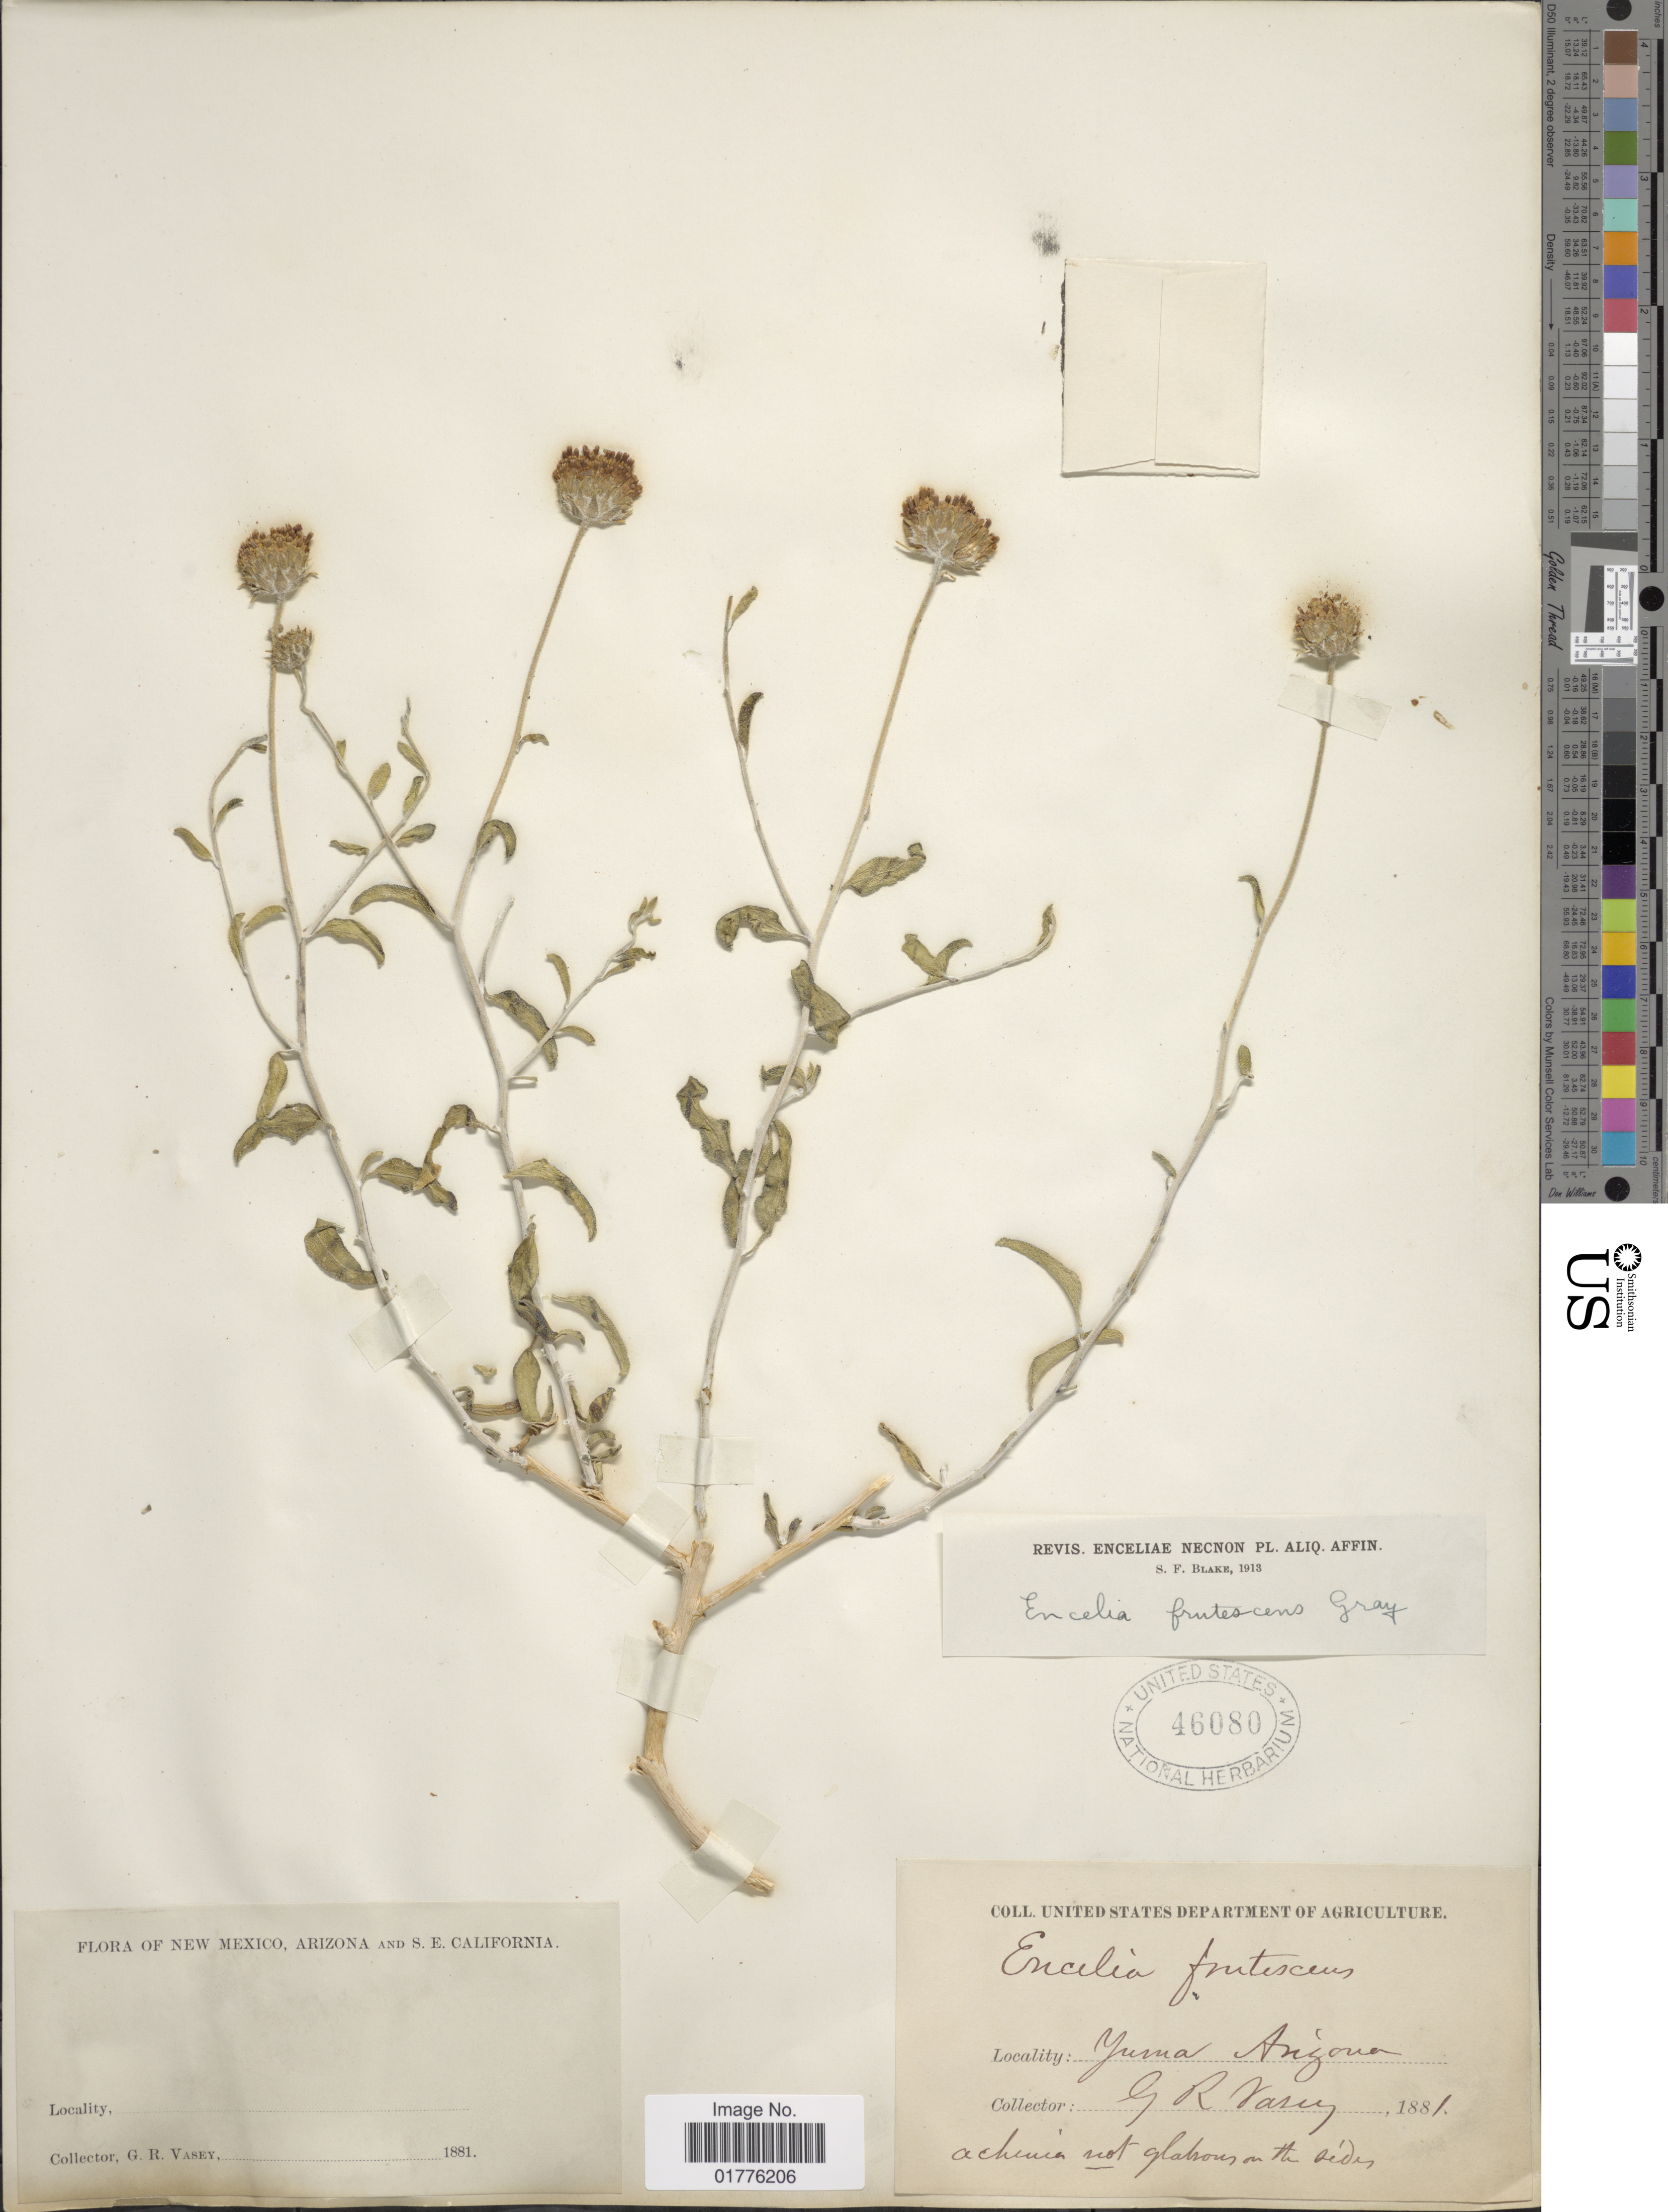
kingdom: Plantae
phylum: Tracheophyta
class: Magnoliopsida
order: Asterales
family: Asteraceae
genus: Encelia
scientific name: Encelia frutescens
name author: (A. Gray) A. Gray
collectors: G. R. Vasey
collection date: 1881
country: United States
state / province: Arizona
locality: Yuma. Arizona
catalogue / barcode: US 46080